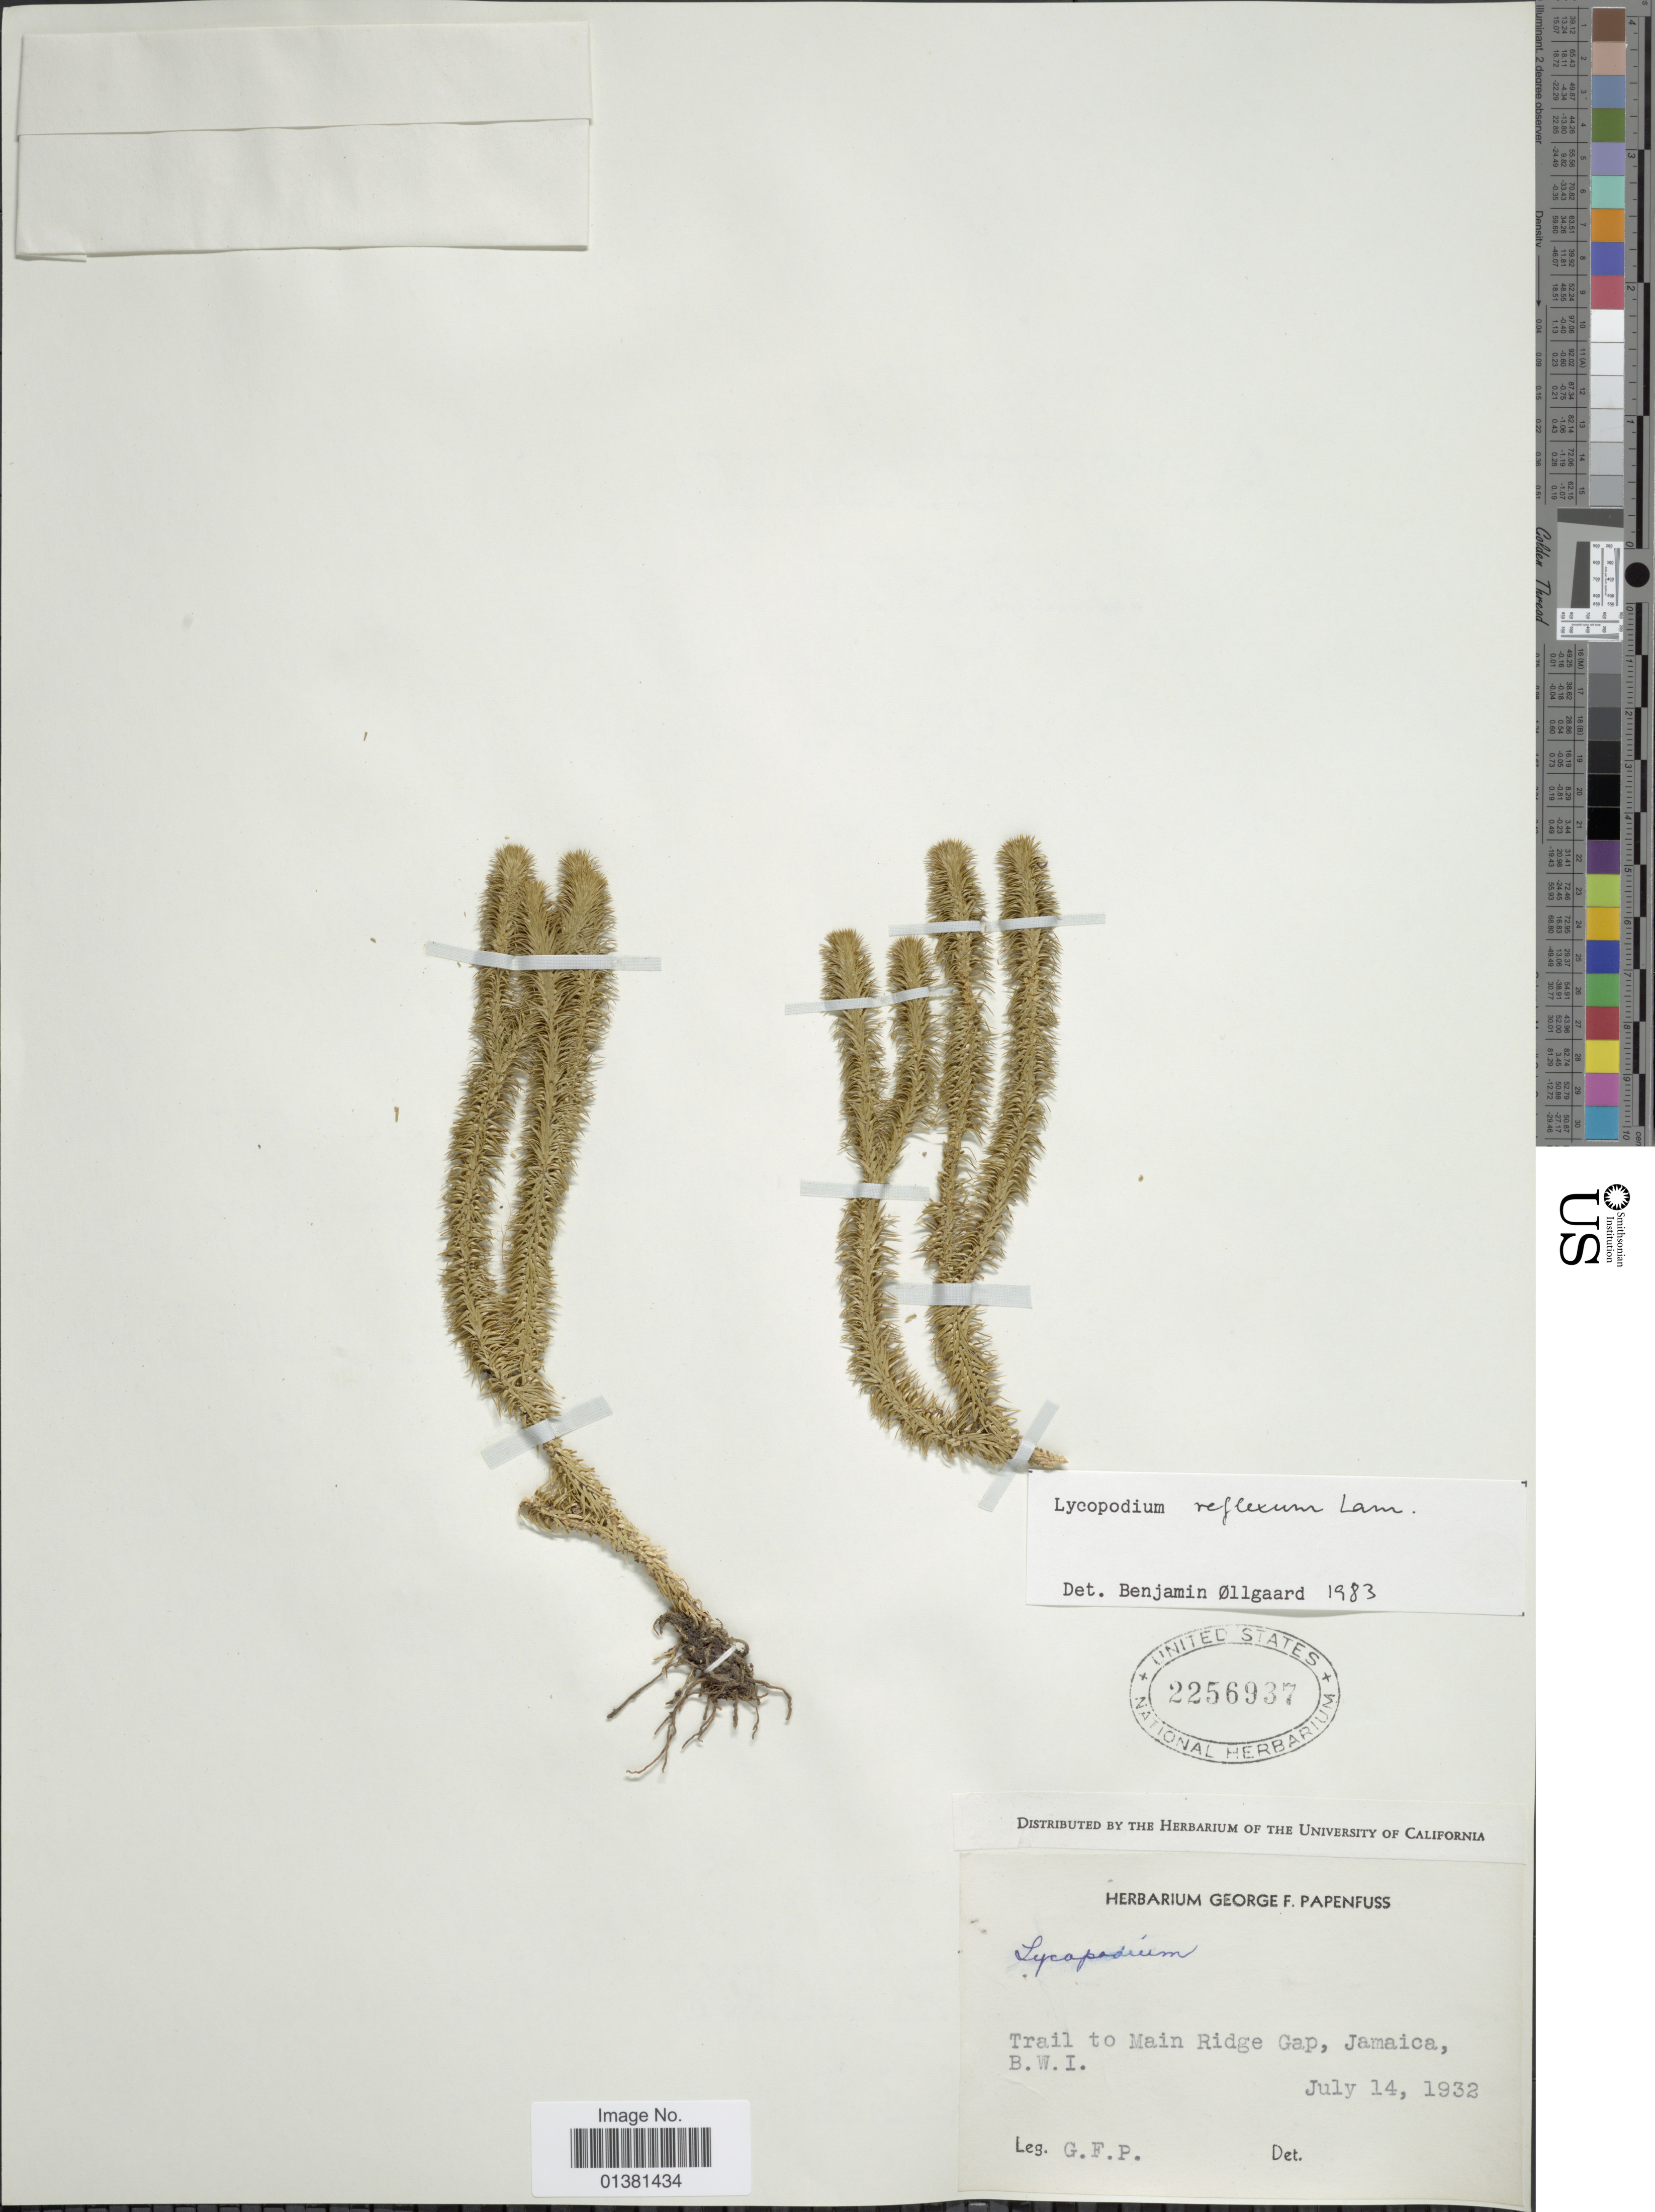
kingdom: Plantae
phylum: Tracheophyta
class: Lycopodiopsida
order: Lycopodiales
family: Lycopodiaceae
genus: Phlegmariurus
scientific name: Phlegmariurus reflexus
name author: (Lam.) B. Øllg.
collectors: G. Papenfuss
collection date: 1932-07-14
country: Jamaica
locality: Trail to Main Ridge Gap, B.W.I.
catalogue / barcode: US 2256937